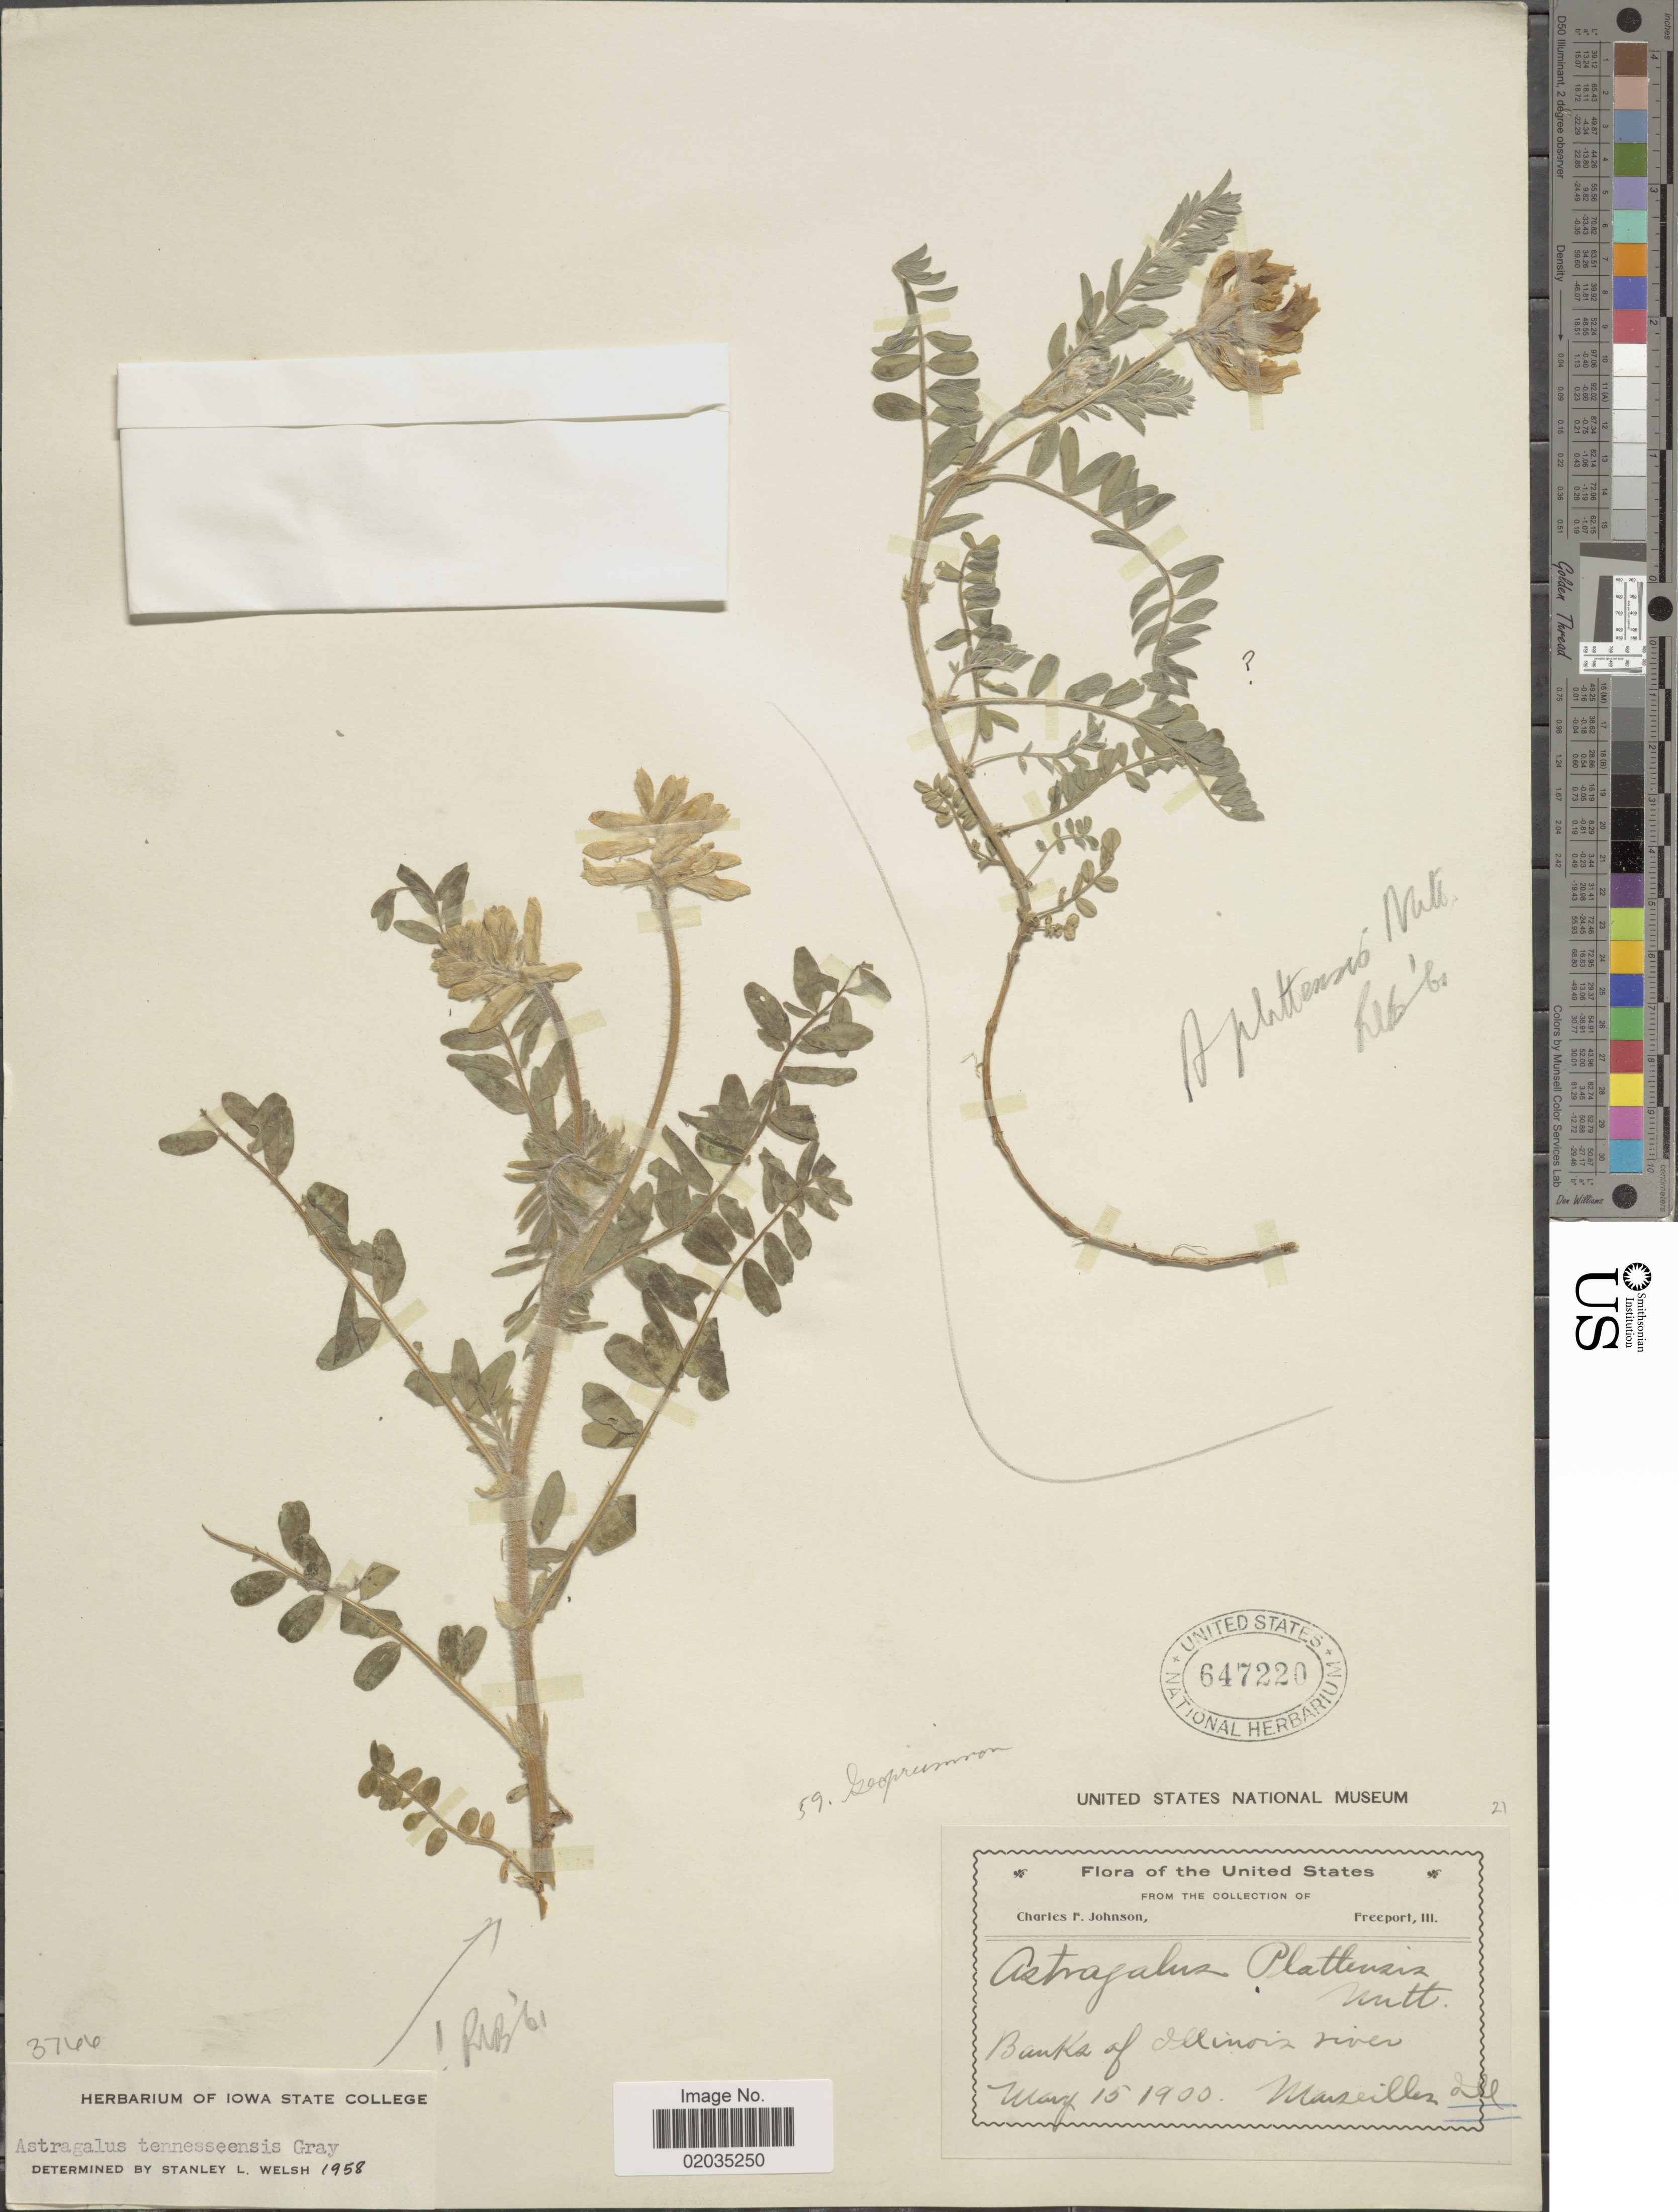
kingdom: Plantae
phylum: Tracheophyta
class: Magnoliopsida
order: Fabales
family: Fabaceae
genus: Astragalus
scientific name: Astragalus tennesseensis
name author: A. Gray ex Chapm.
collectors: C. F. Johnson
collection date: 1900-05-15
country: United States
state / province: Illinois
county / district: LaSalle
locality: Banks of Illinois River, Marseilles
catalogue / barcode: US 647220